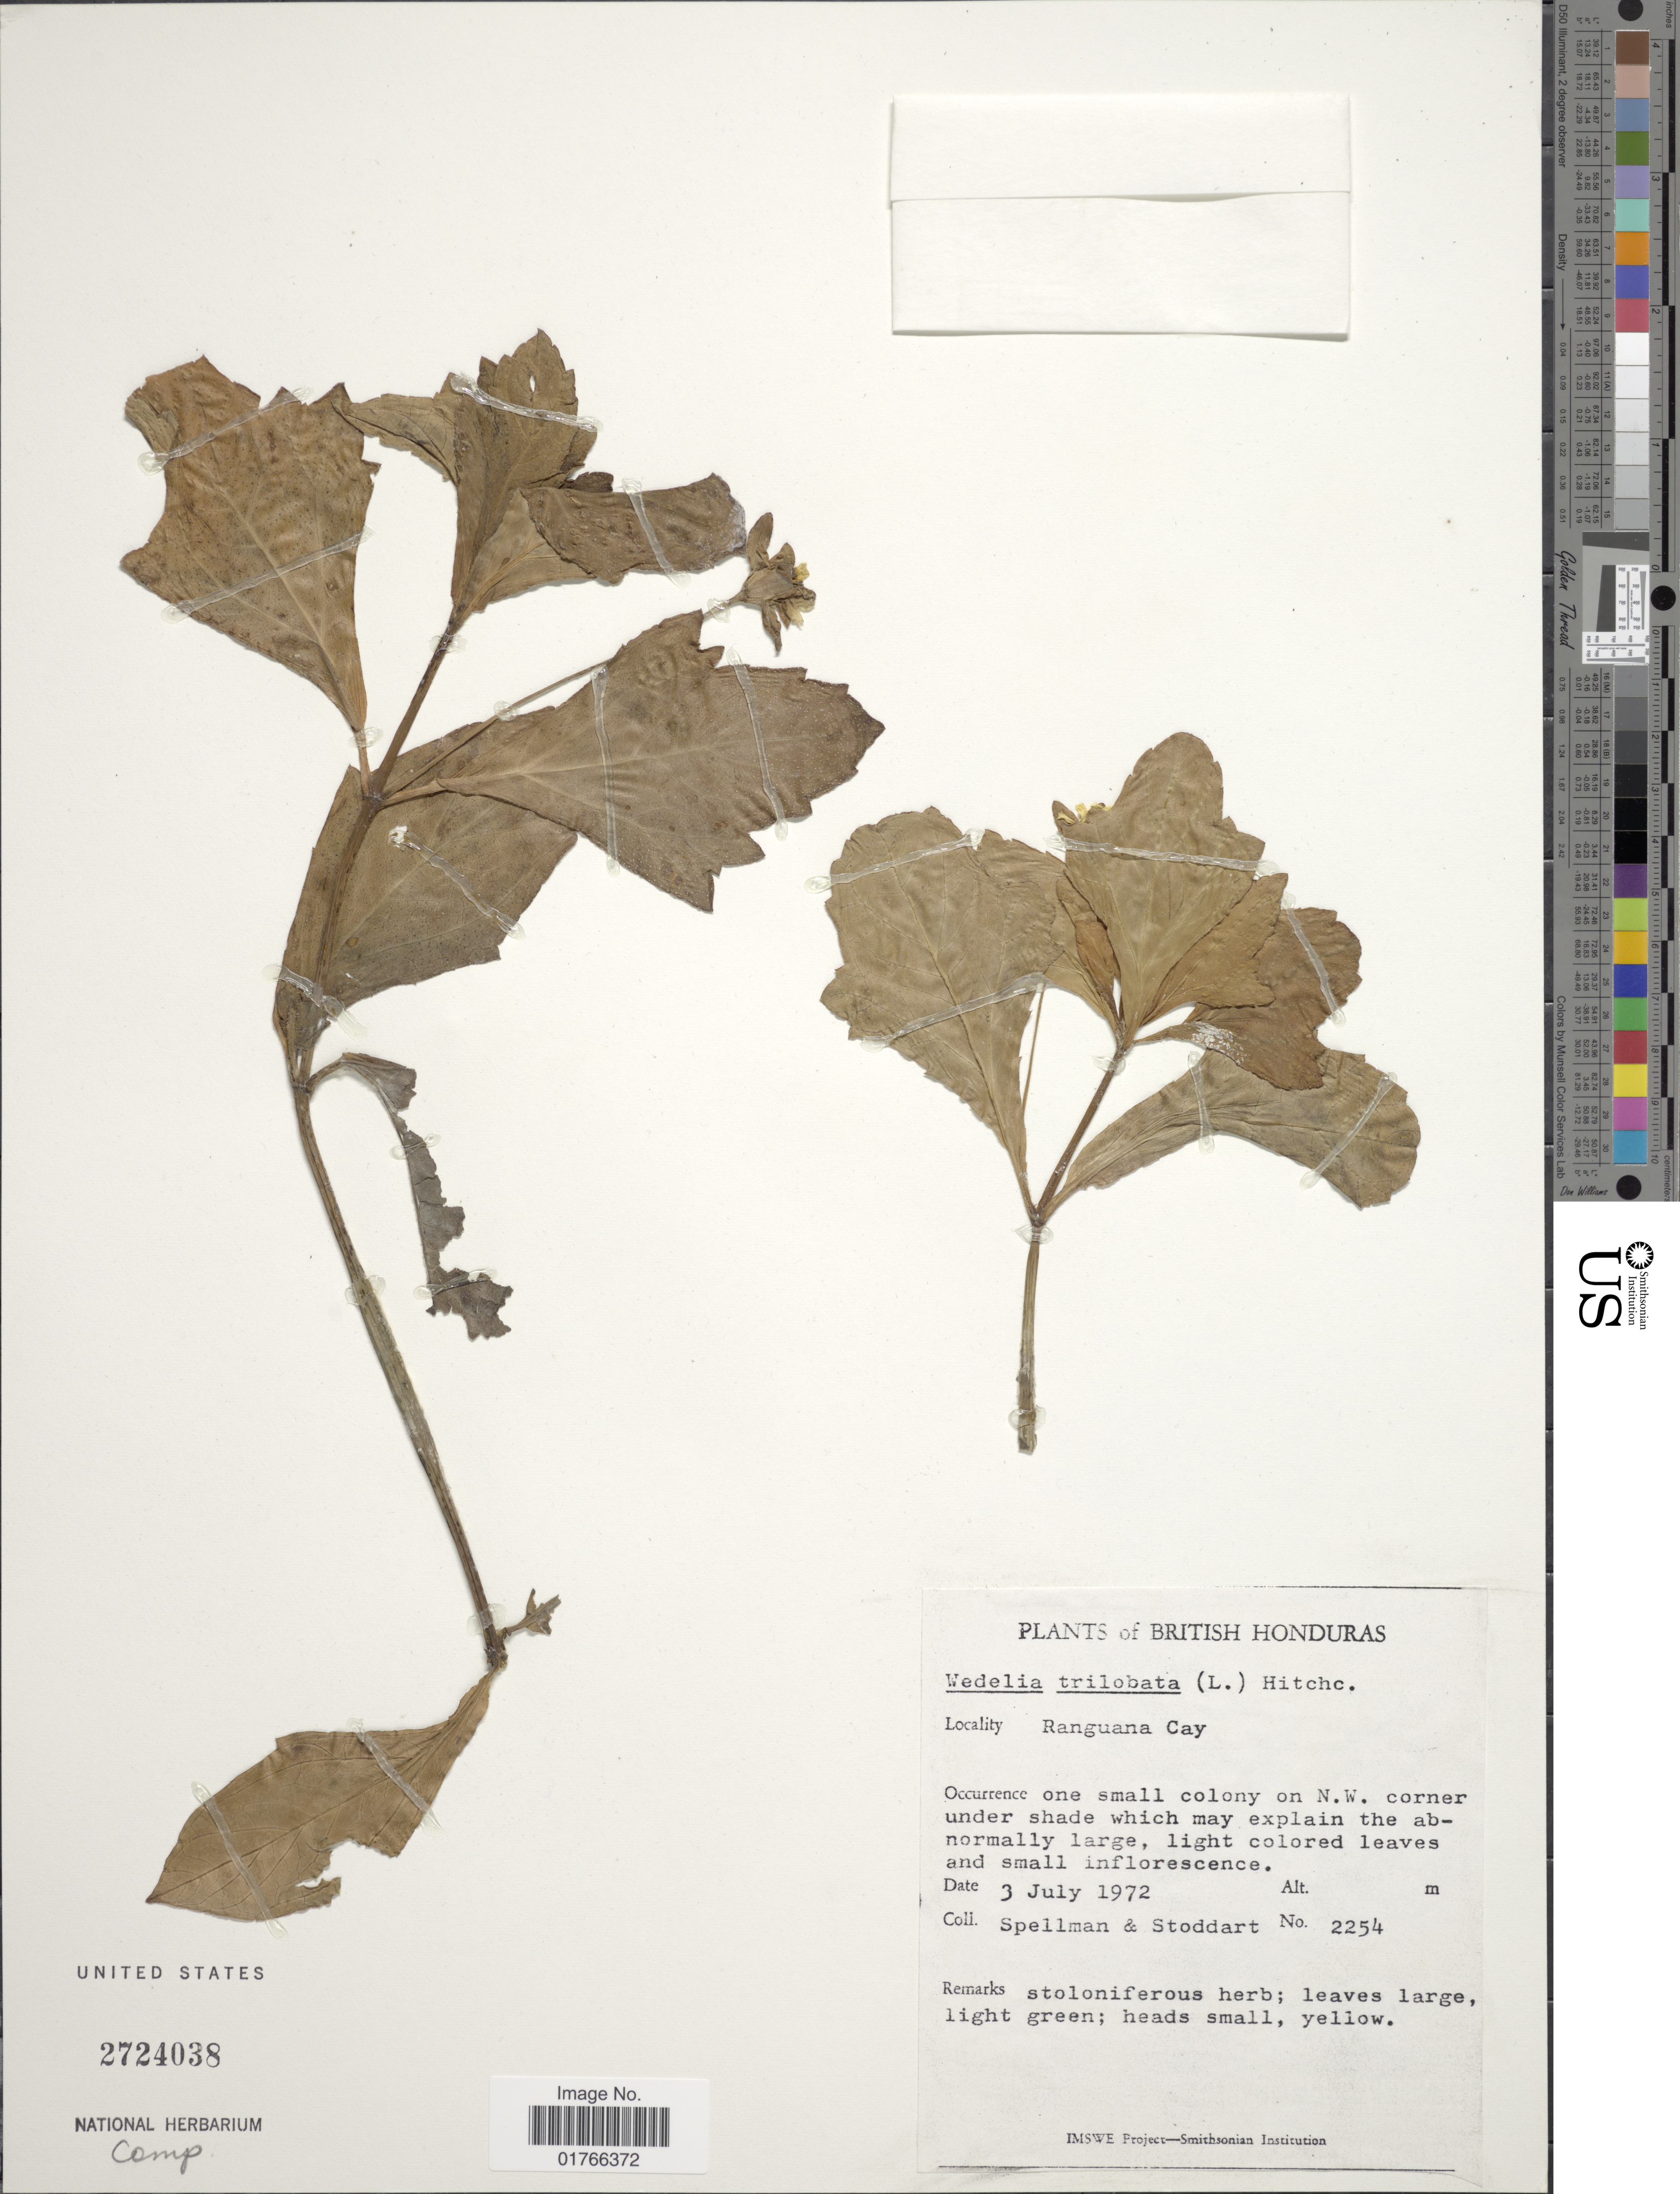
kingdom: Plantae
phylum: Tracheophyta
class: Magnoliopsida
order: Asterales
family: Asteraceae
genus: Sphagneticola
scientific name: Sphagneticola trilobata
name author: (L.) Pruski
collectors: Spellman, -- & -. Stoddart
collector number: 2254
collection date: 1972-07-03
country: Belize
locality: British Honduras, Ranguana Cay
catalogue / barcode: US 2724038